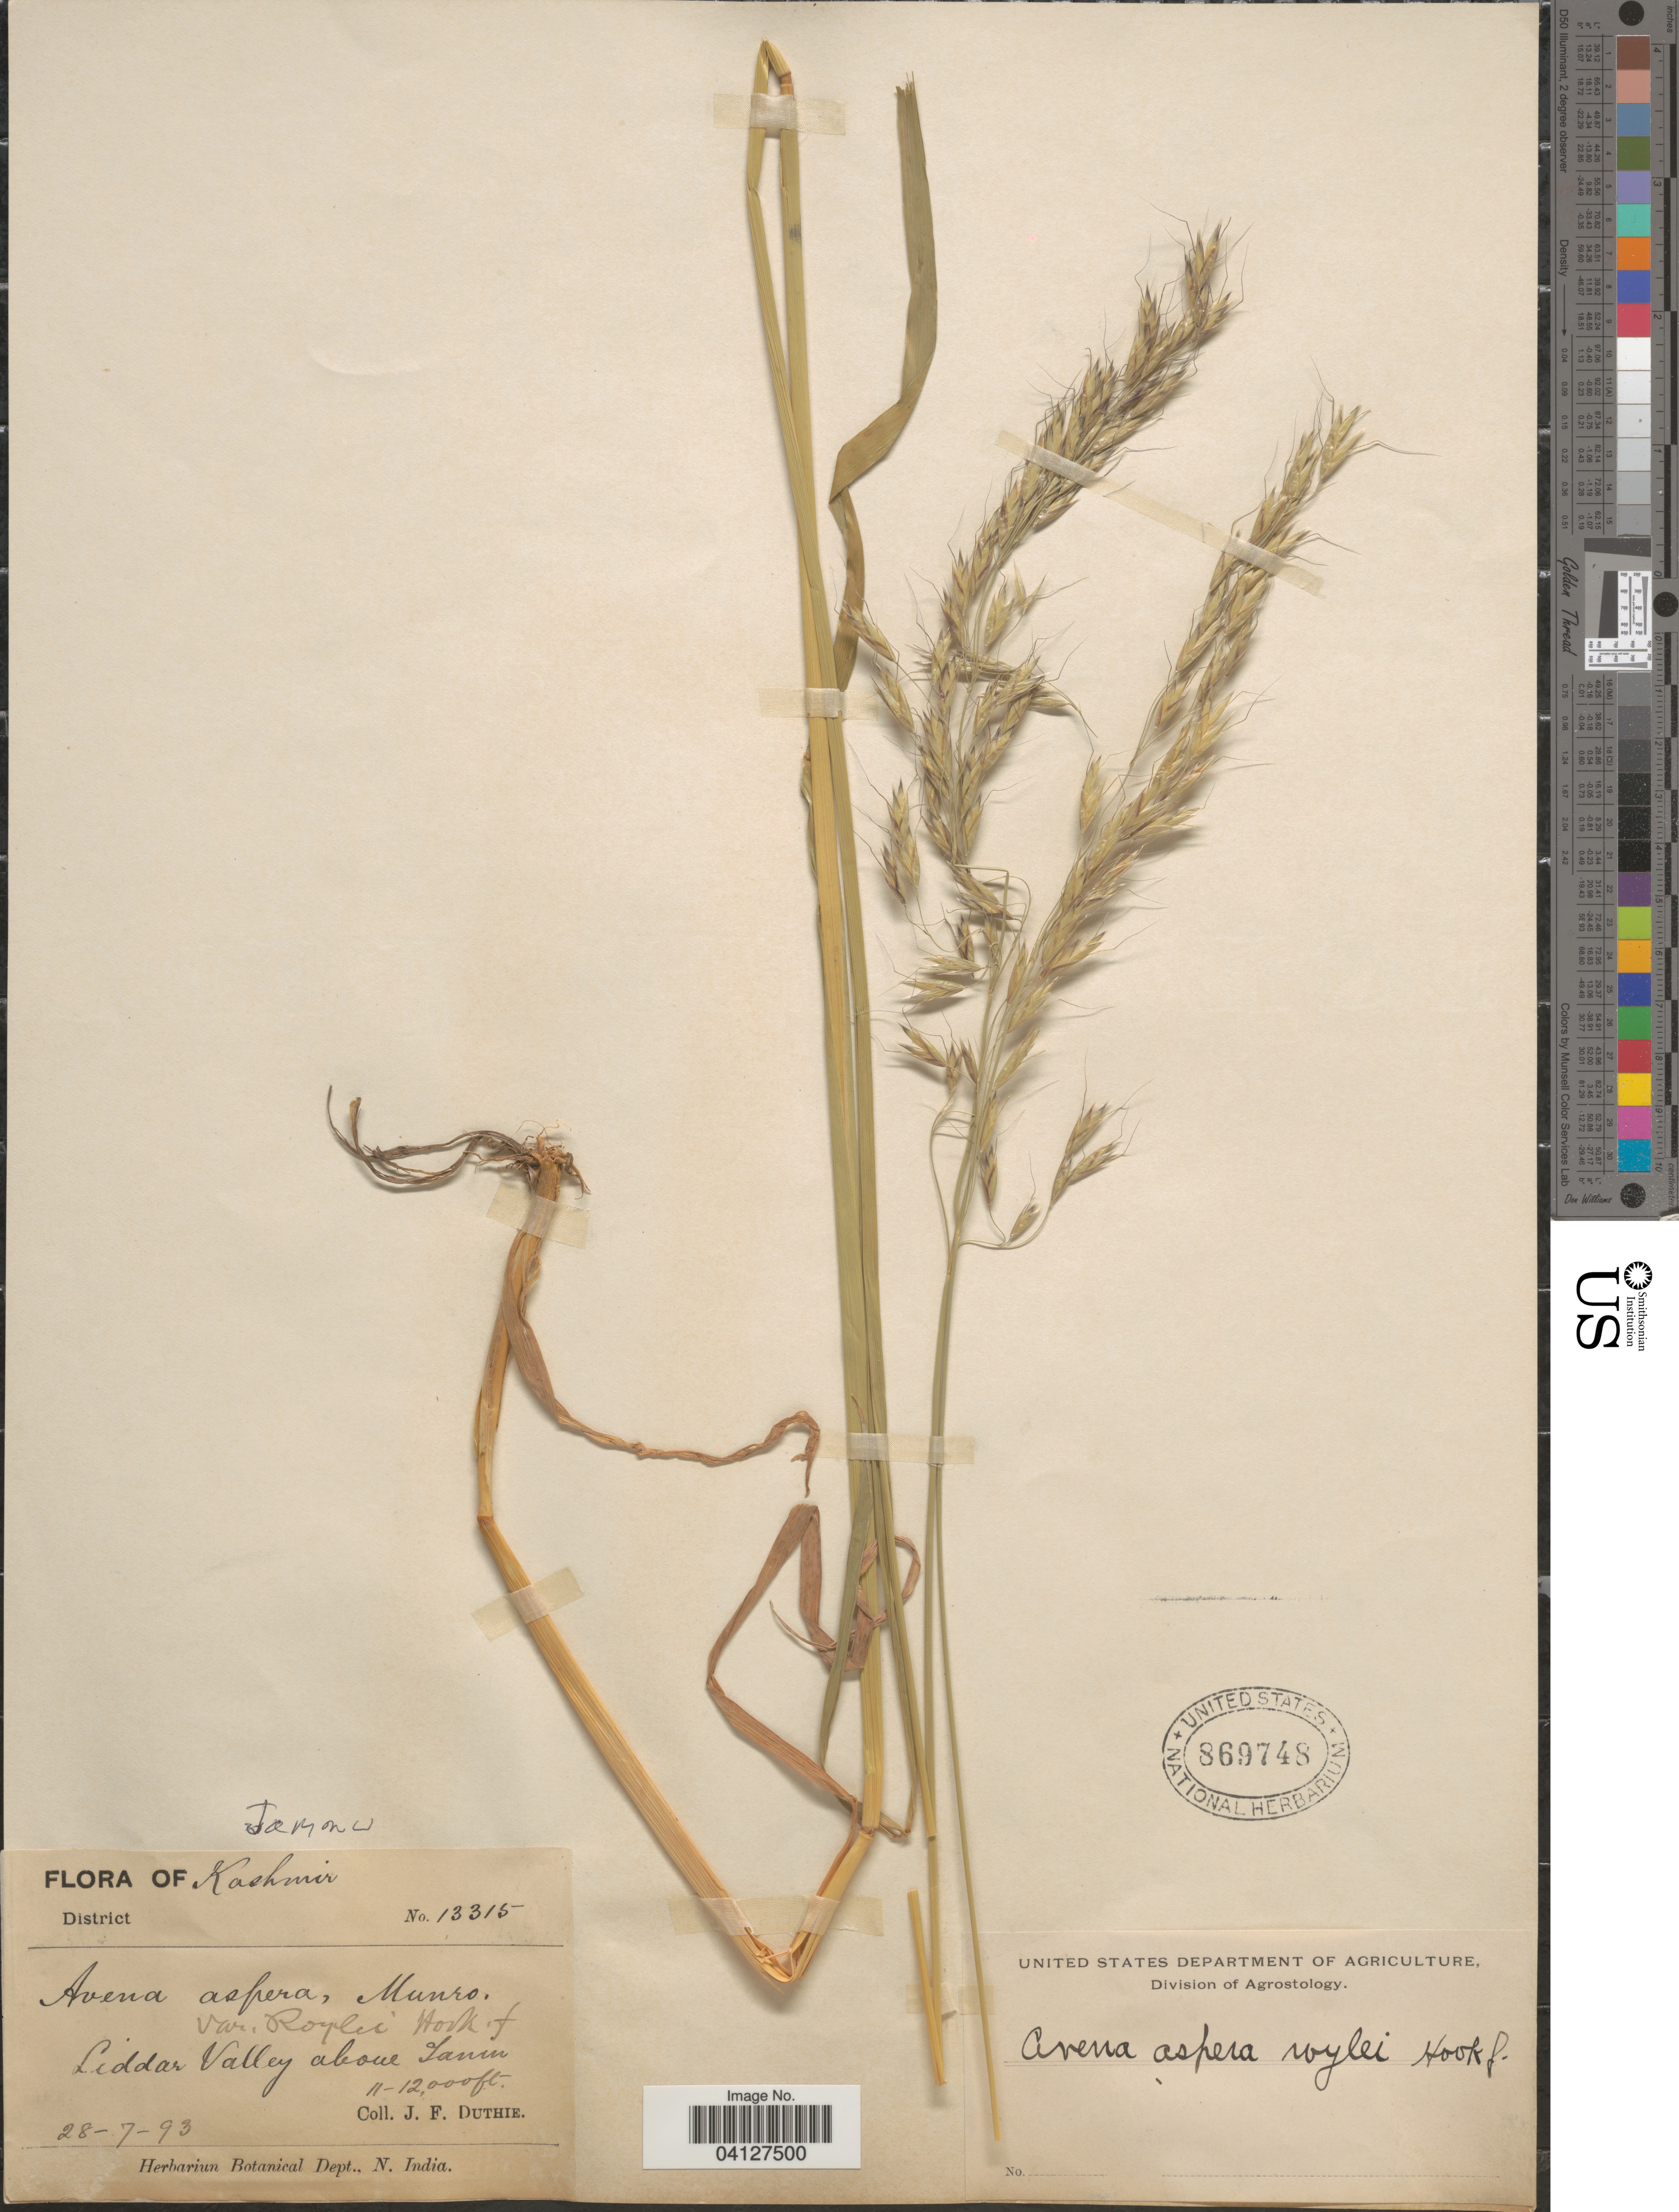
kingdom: Plantae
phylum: Tracheophyta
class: Liliopsida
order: Poales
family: Poaceae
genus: Avena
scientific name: Avena aspera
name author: Munro ex Thwaites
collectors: J. F. Duthie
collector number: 13315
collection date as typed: Transcribed d/m/y: 28/7/93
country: India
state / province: Jammu and Kashmir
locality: Kashmir. Liddar Valley above Lanin.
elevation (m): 3353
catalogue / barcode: US 869748